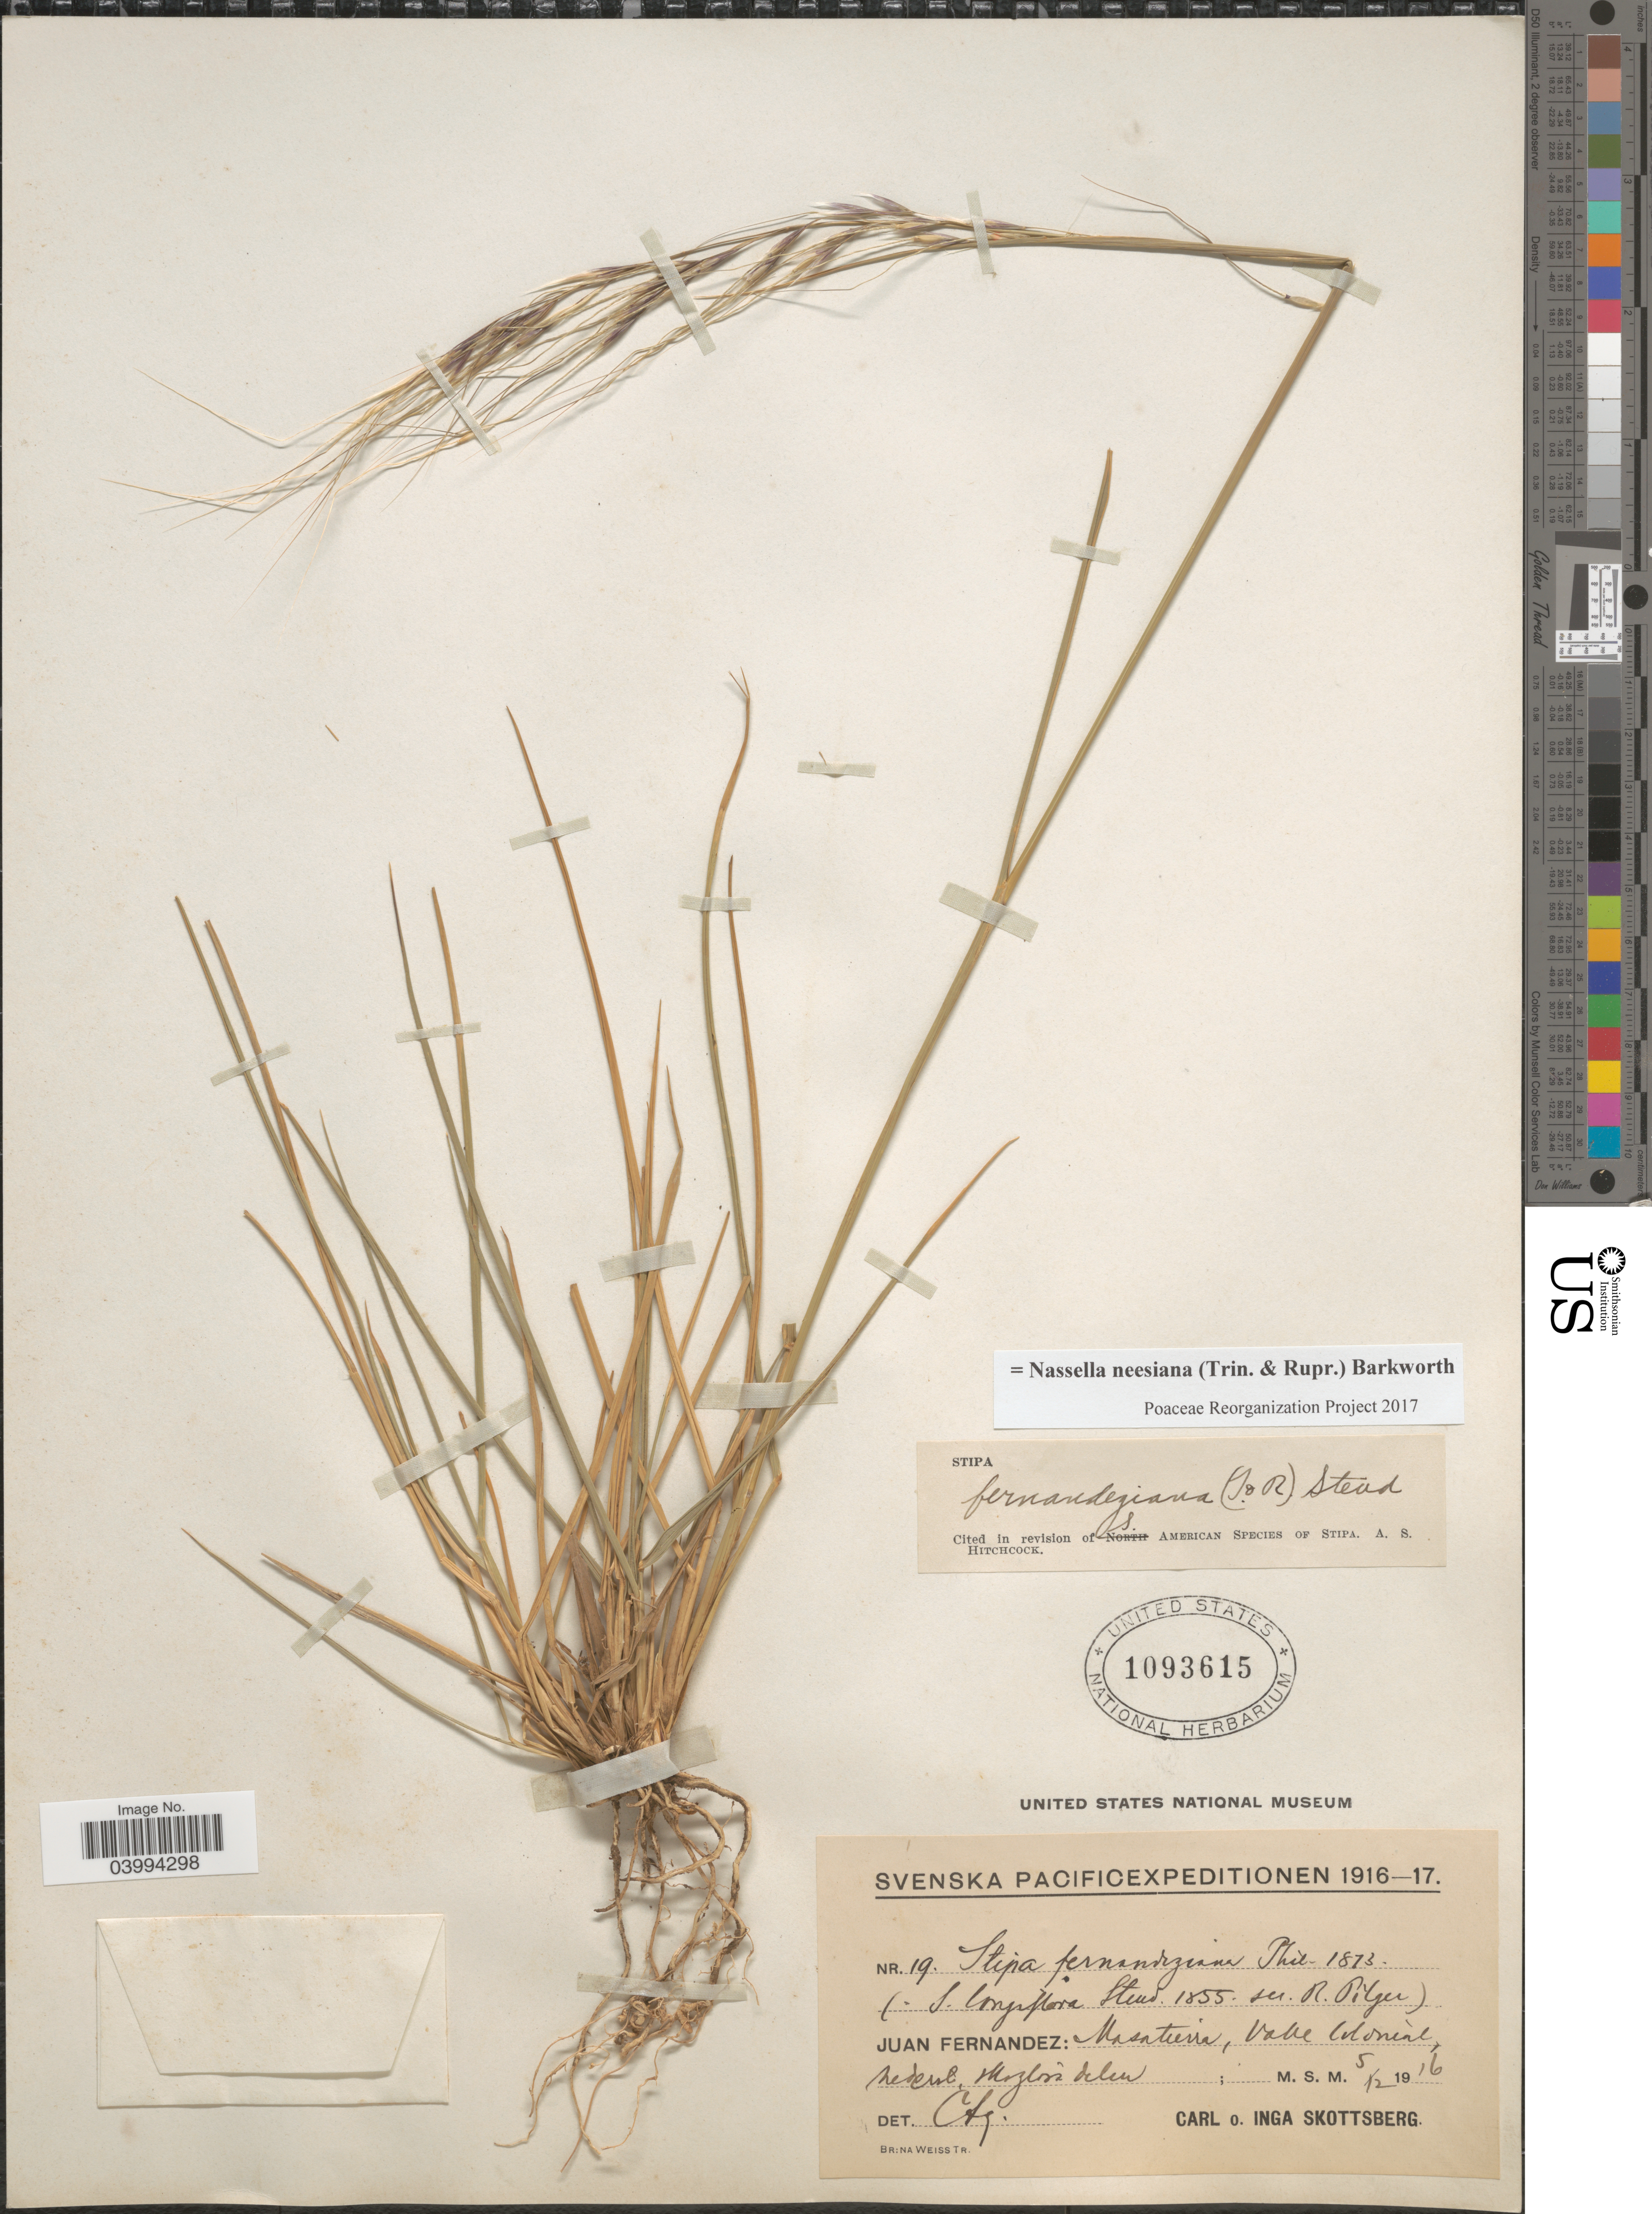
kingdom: Plantae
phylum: Tracheophyta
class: Liliopsida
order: Poales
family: Poaceae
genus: Nassella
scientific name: Nassella neesiana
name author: (Trin. & Rupr.) Barkworth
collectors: C. Skottsberg & I. Skottsberg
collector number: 19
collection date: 1916-12-05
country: Chile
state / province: Valparaíso (V)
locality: Juan Fernandez: Masatierra, Valle Colonial.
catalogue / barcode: US 1093615